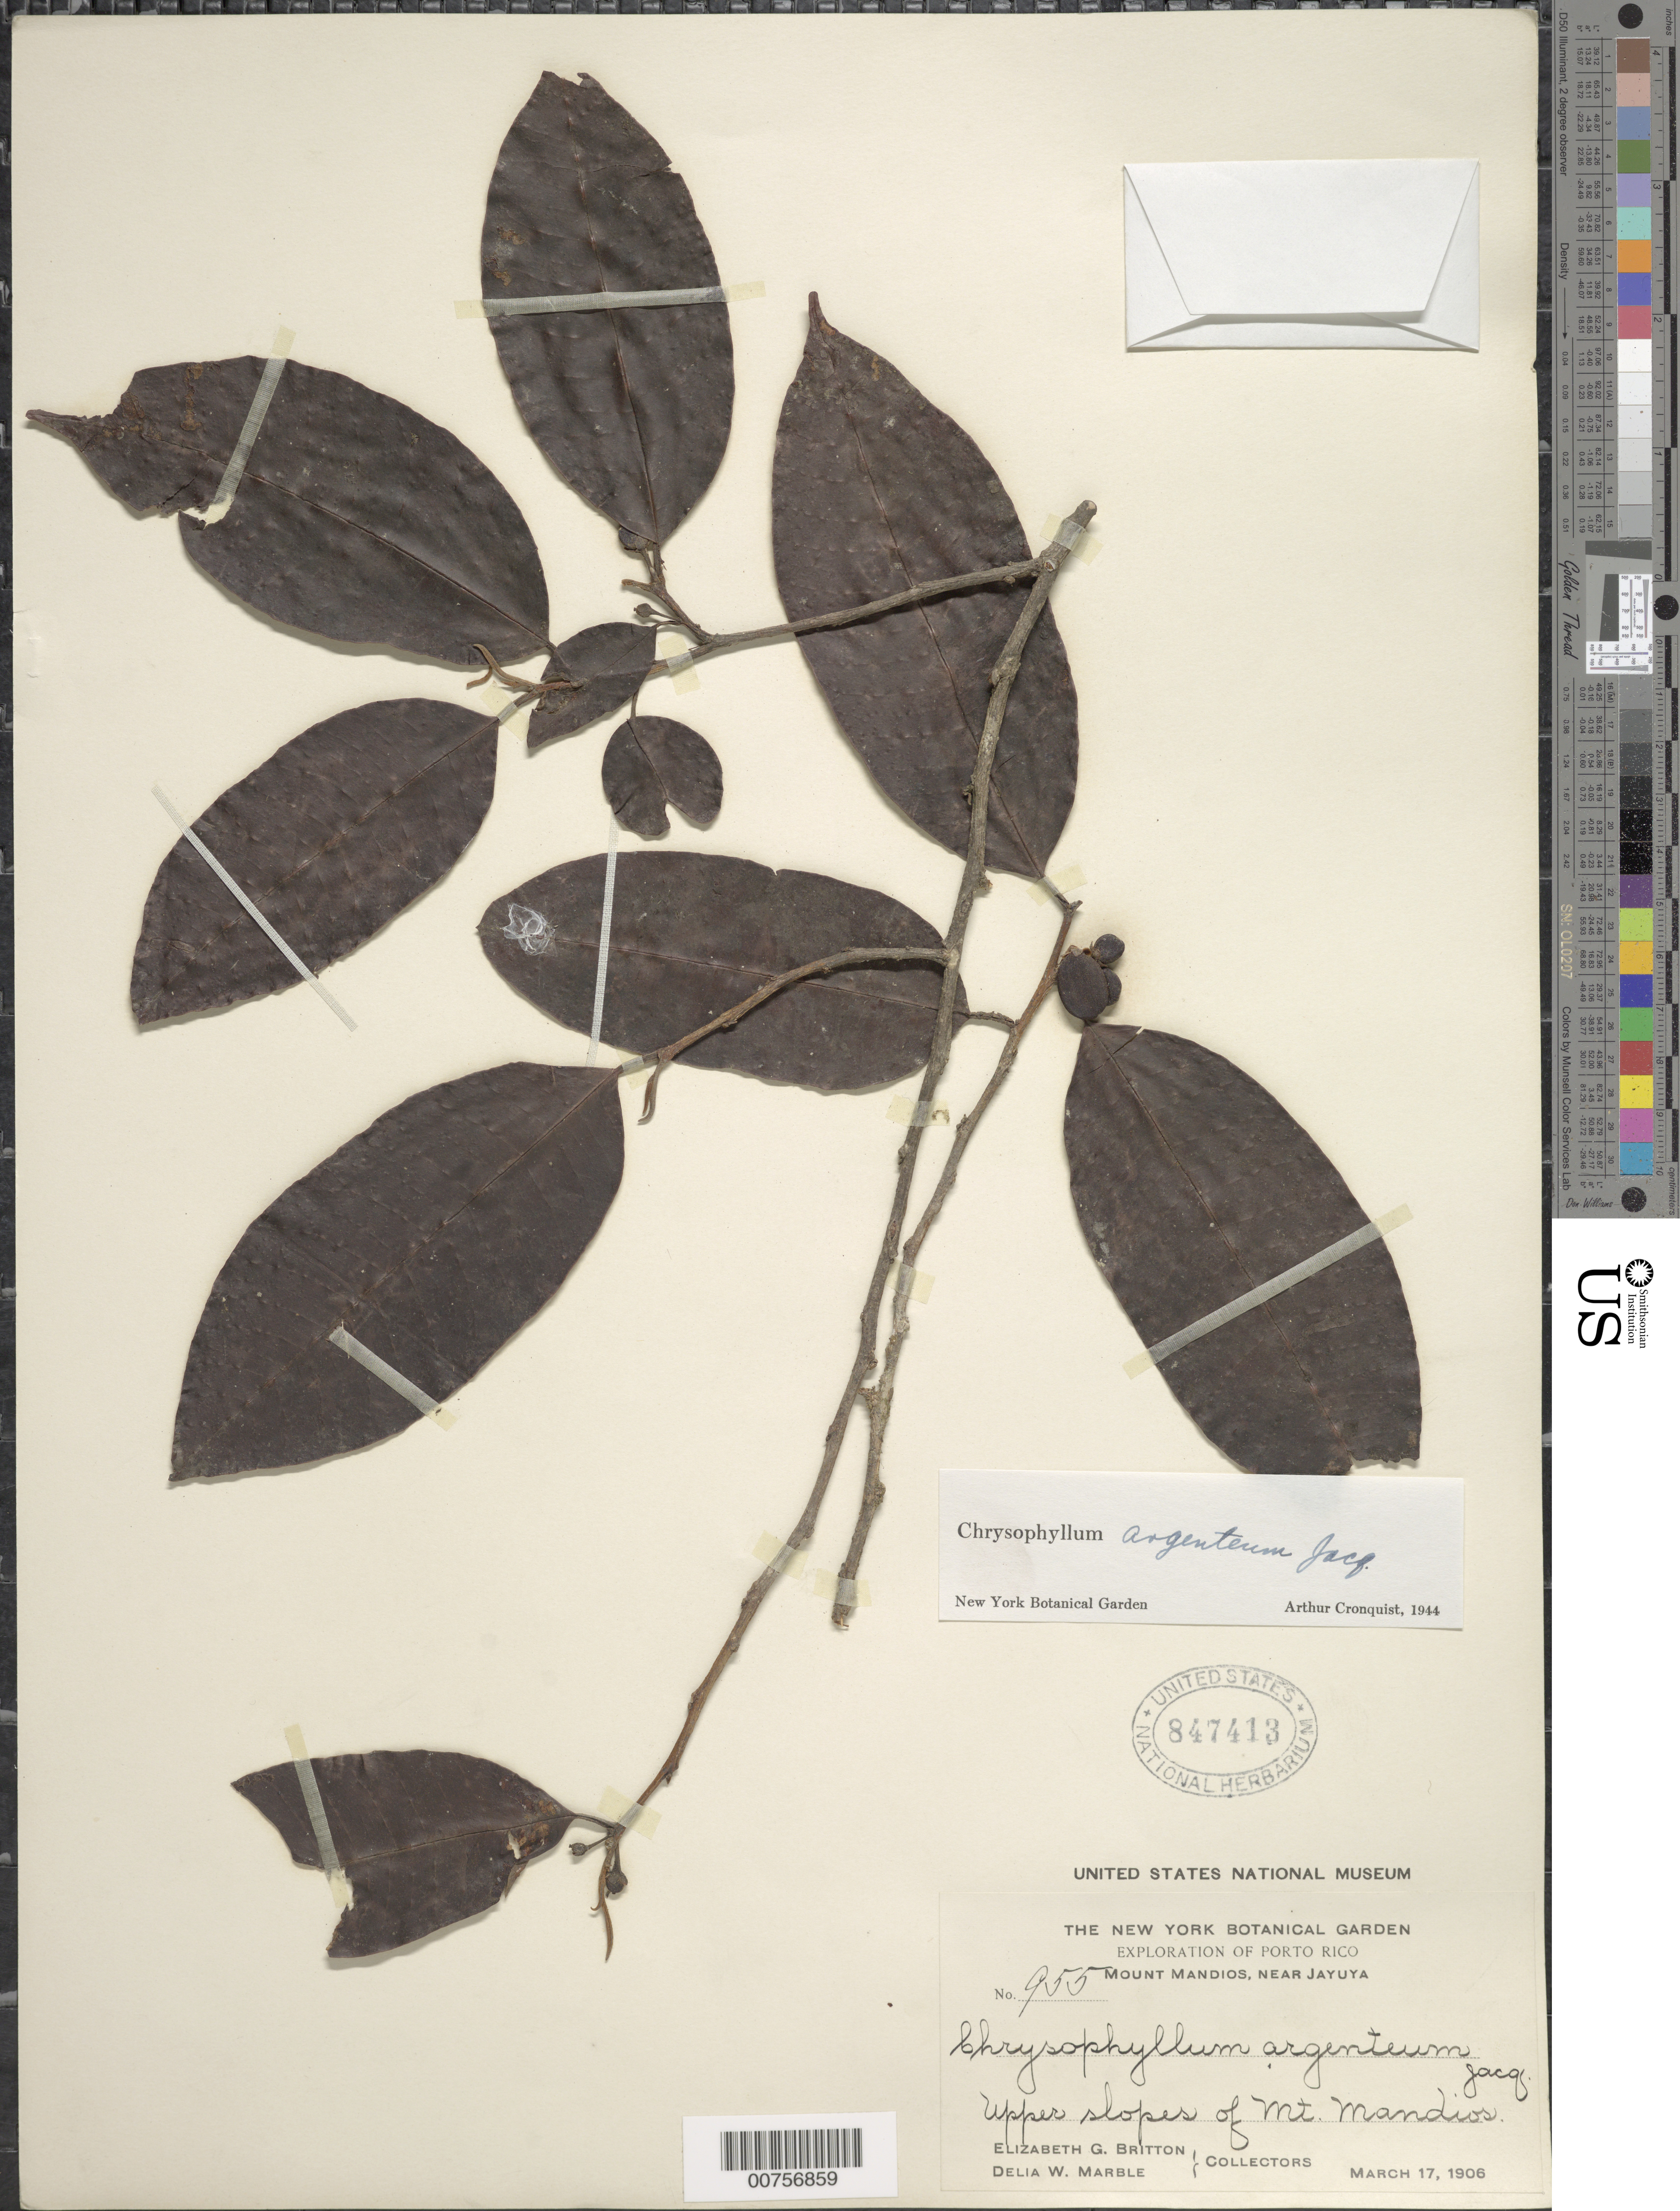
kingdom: Plantae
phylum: Tracheophyta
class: Magnoliopsida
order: Ericales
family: Sapotaceae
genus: Chrysophyllum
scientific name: Chrysophyllum argenteum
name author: Jacq.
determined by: Cronquist, A. J.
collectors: E. G. Britton & D. W. Marble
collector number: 955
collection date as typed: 17 Mar 1906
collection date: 1906-03-17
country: Puerto Rico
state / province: Jayuya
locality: Upper slopes of Mt. Mandios, Near Jayuya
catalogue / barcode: US 847413